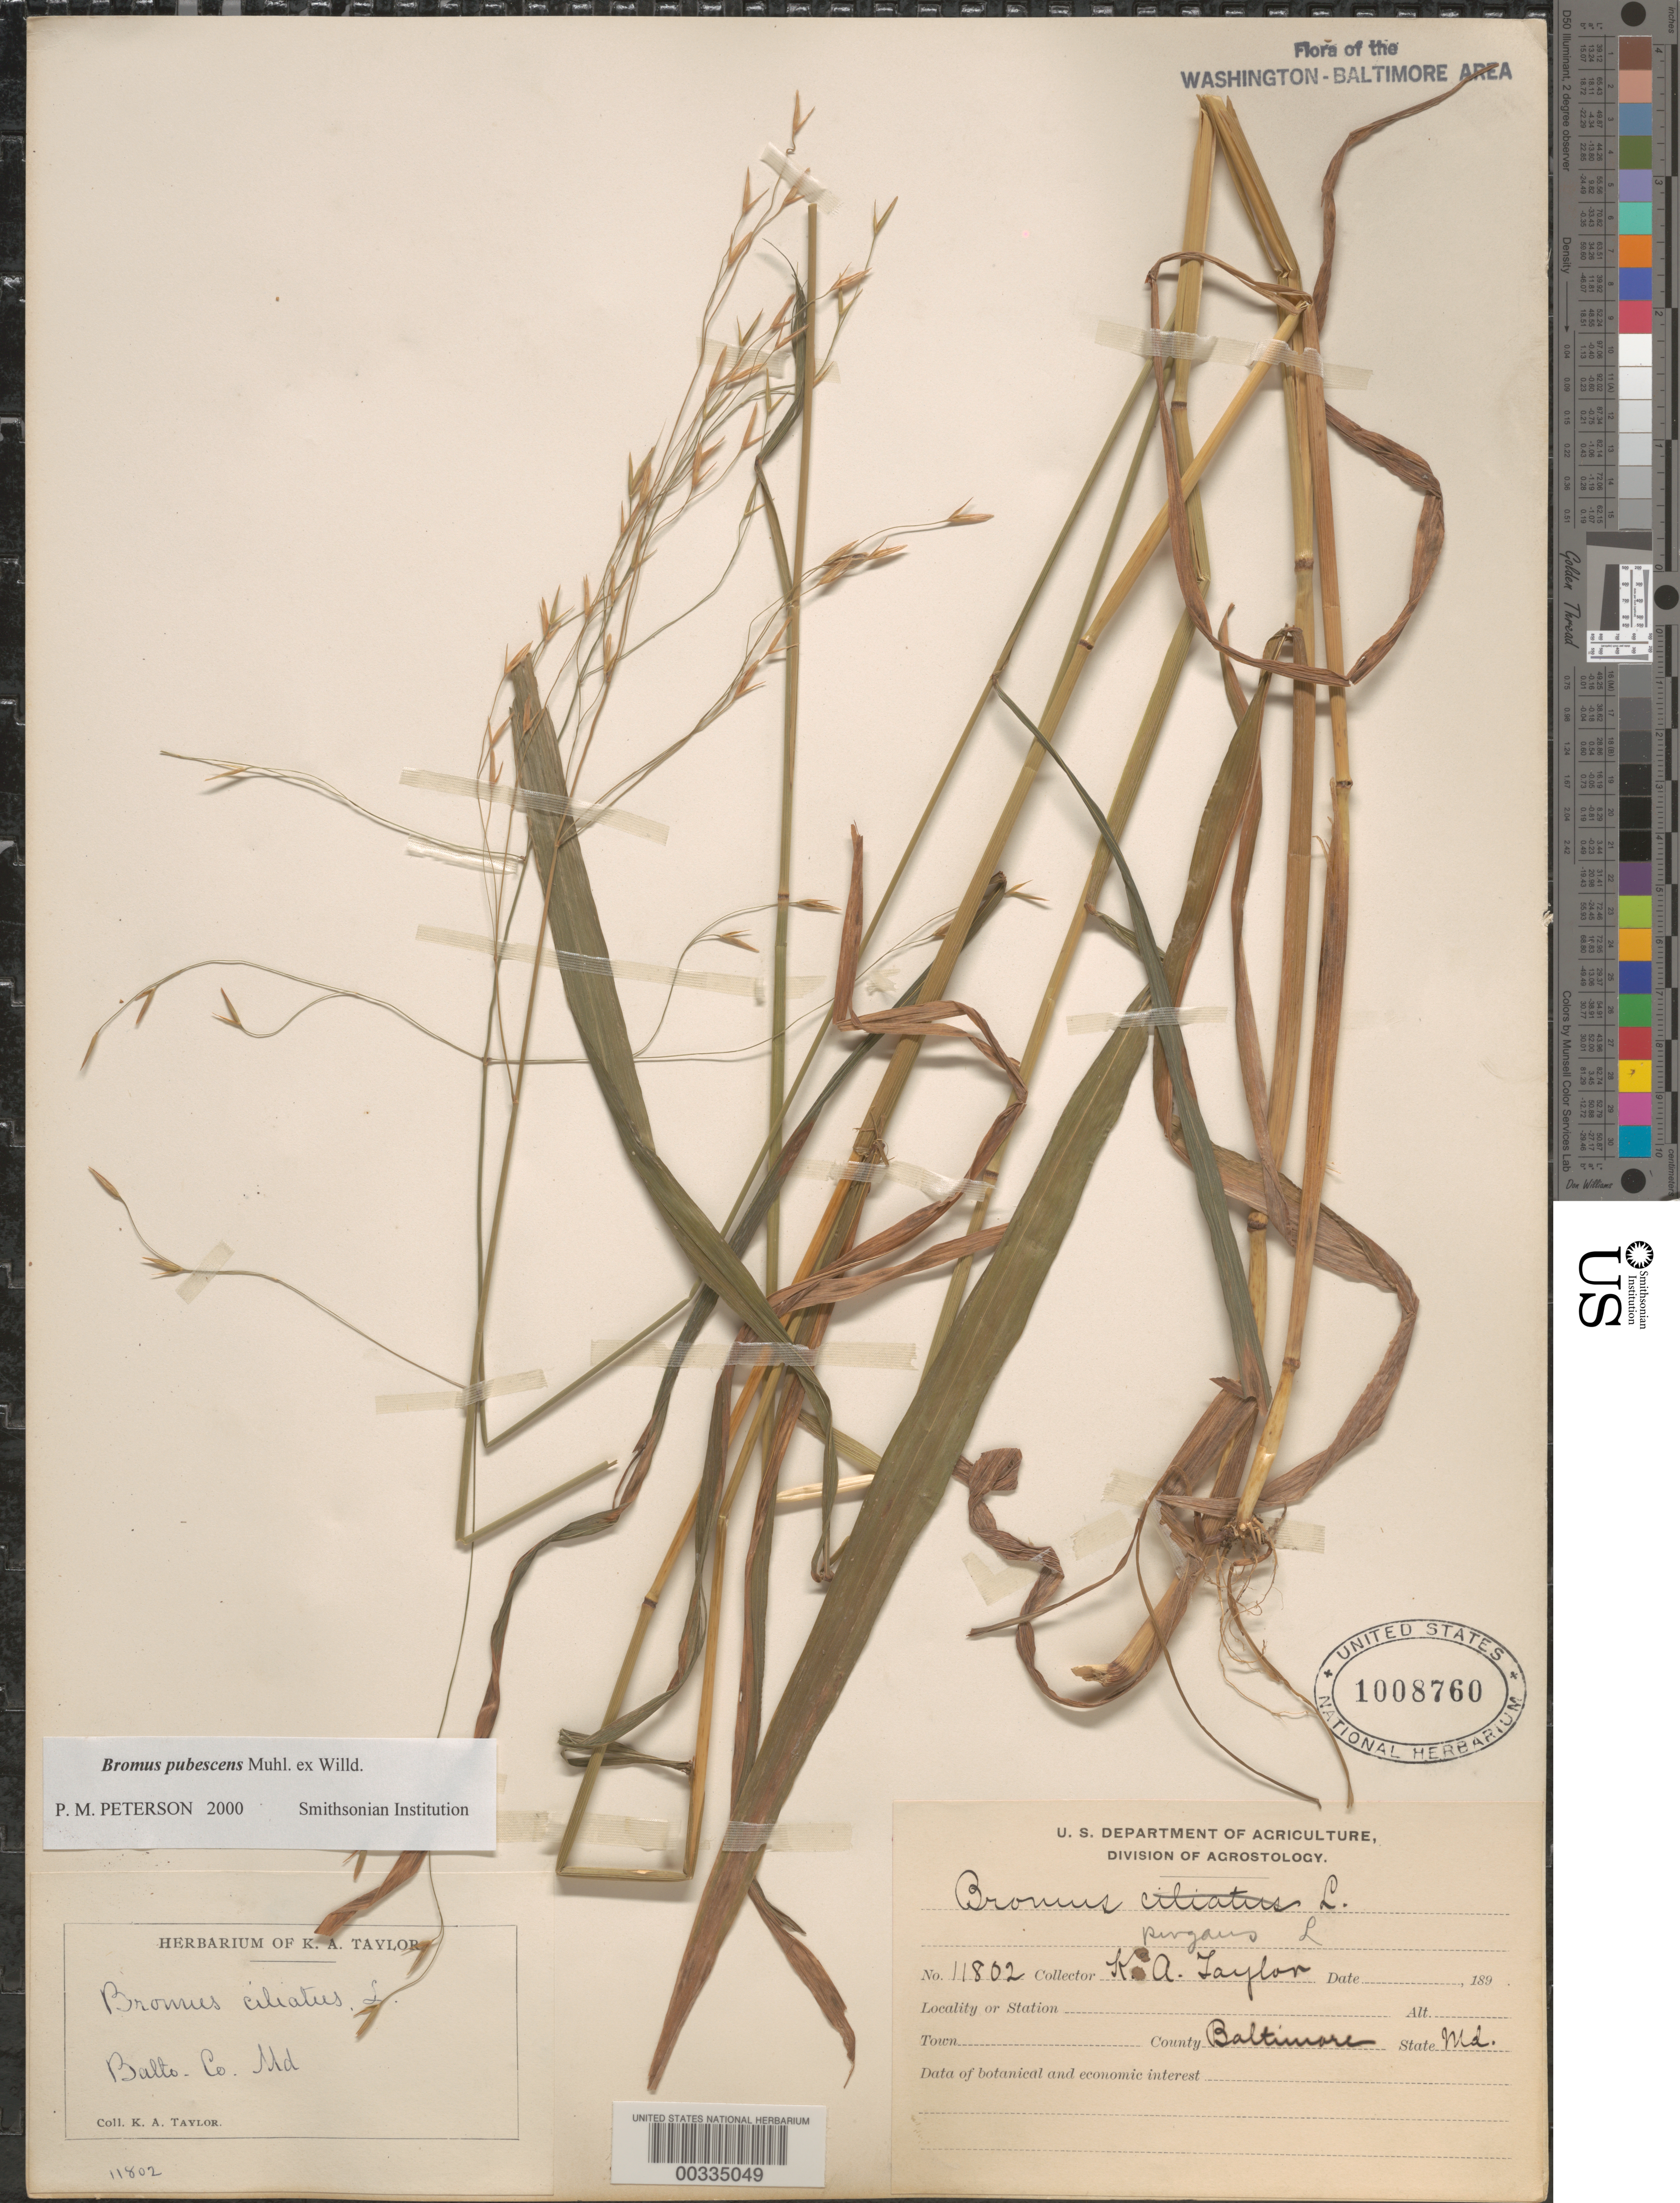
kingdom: Plantae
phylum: Tracheophyta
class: Liliopsida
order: Poales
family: Poaceae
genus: Bromus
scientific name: Bromus pubescens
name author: Muhl. ex Willd.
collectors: K. A. Taylor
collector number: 11802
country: United States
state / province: Maryland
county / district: Baltimore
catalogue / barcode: US 1008760